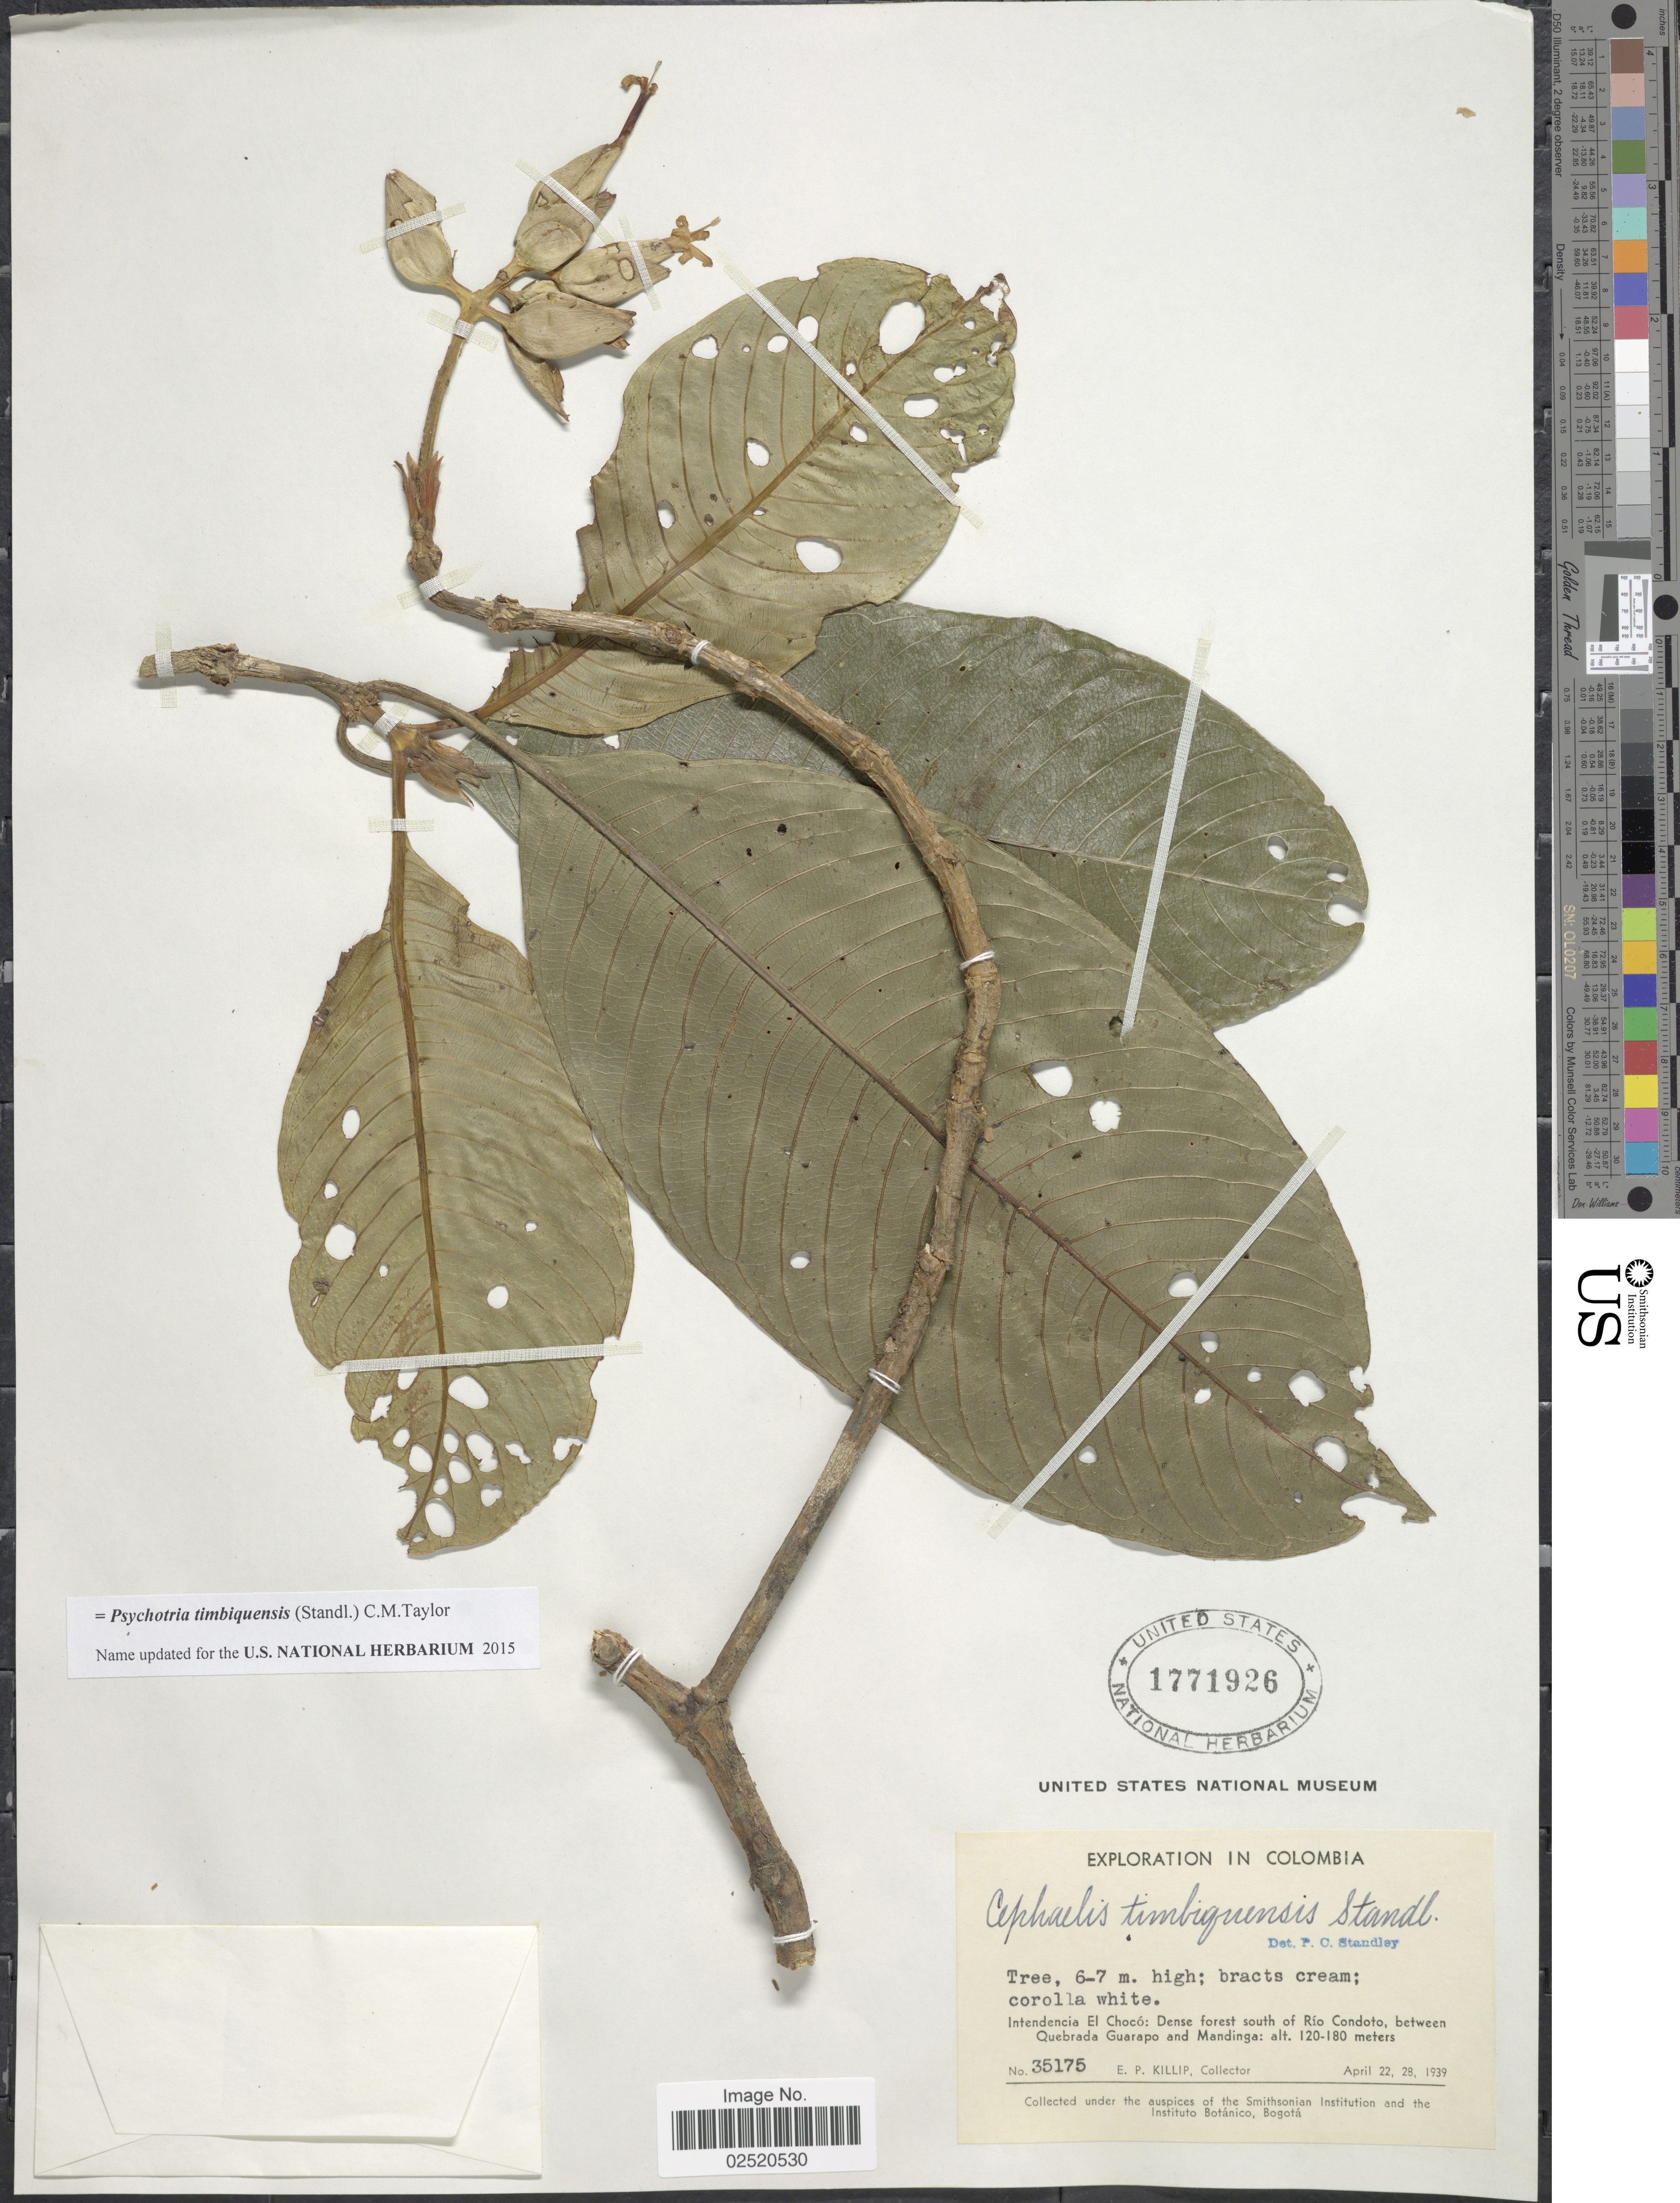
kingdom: Plantae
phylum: Tracheophyta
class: Magnoliopsida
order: Gentianales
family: Rubiaceae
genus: Psychotria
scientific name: Psychotria timbiquensis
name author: (Standl.) C.M. Taylor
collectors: E. P. Killip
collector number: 35175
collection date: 1939-04-22/1939-04-28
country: Colombia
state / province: Chocó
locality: South of Río Condoto, between Quebrada Guarapo and Mandinga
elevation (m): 120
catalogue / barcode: US 1771926